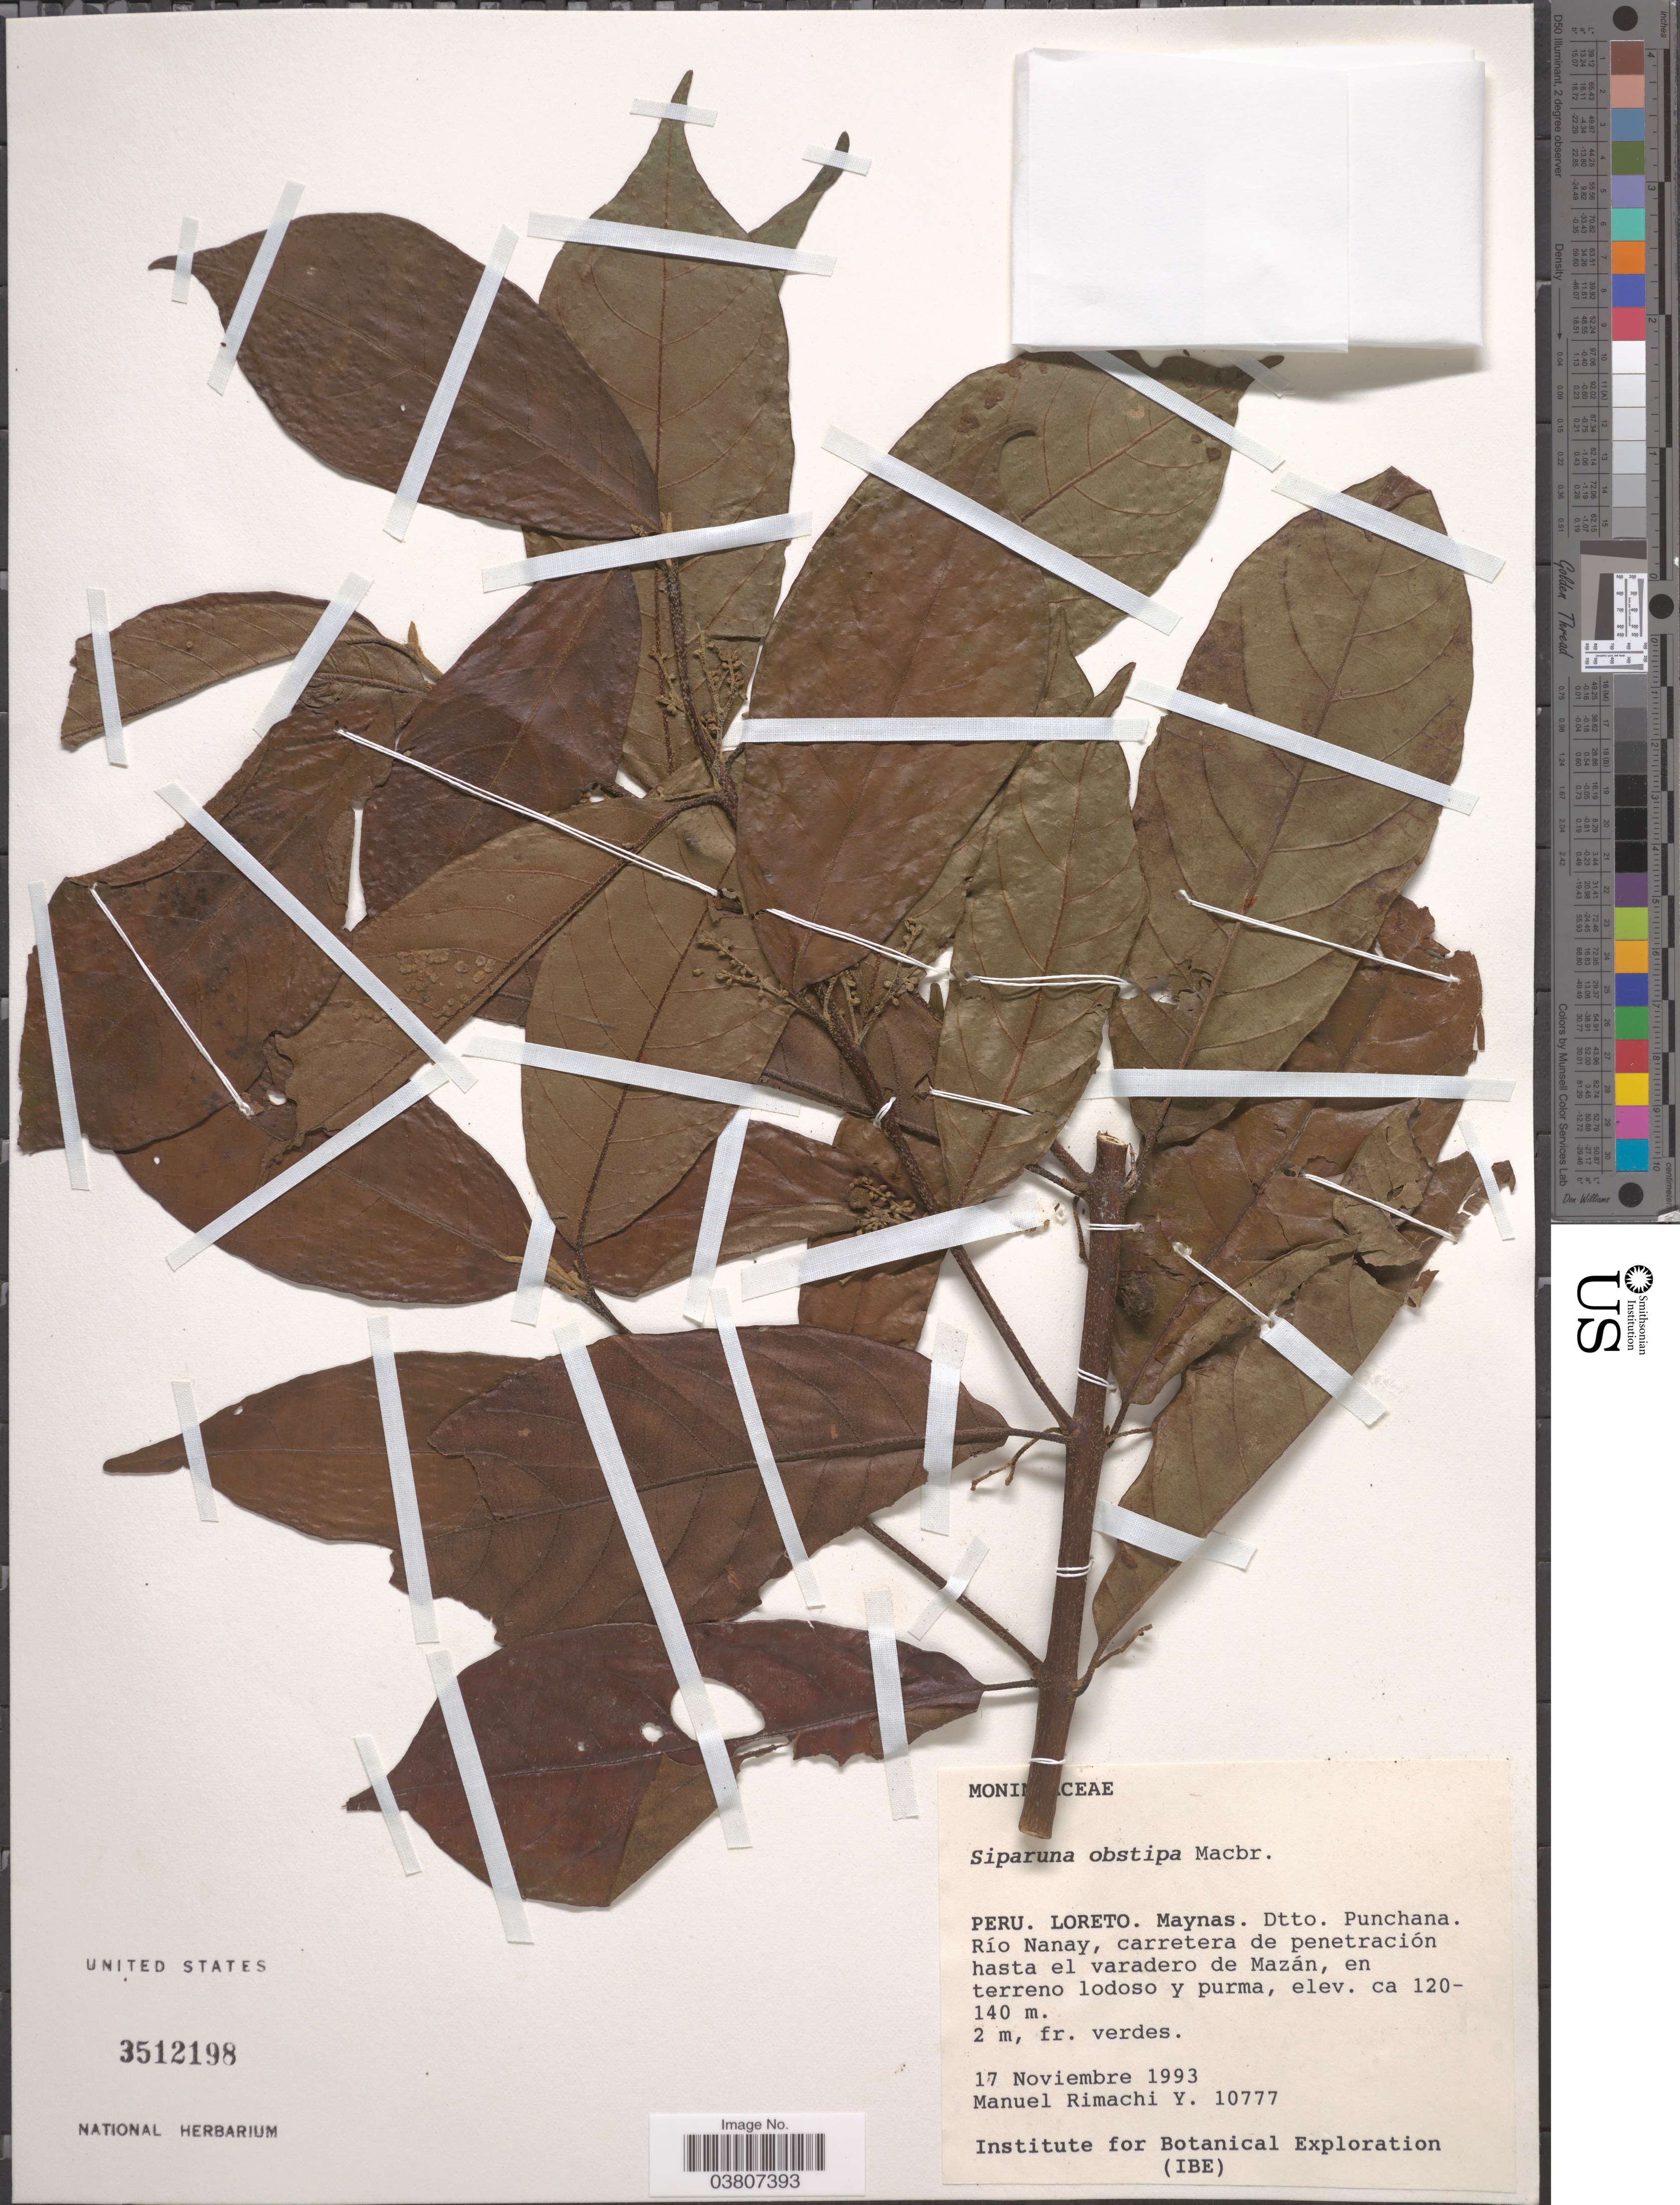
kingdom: Plantae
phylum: Tracheophyta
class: Magnoliopsida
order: Laurales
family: Siparunaceae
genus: Siparuna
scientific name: Siparuna obstipa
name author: J.F. Macbr.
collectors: M. Rimachi Y.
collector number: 10777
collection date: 1993-11-17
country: Peru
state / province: Loreto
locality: Maynas. Dtto. Punchana. Río Nanay, carretera de penetración hasta el varadero de Mazán, en terreno lodoso y purma.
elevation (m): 120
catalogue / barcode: US 3512198